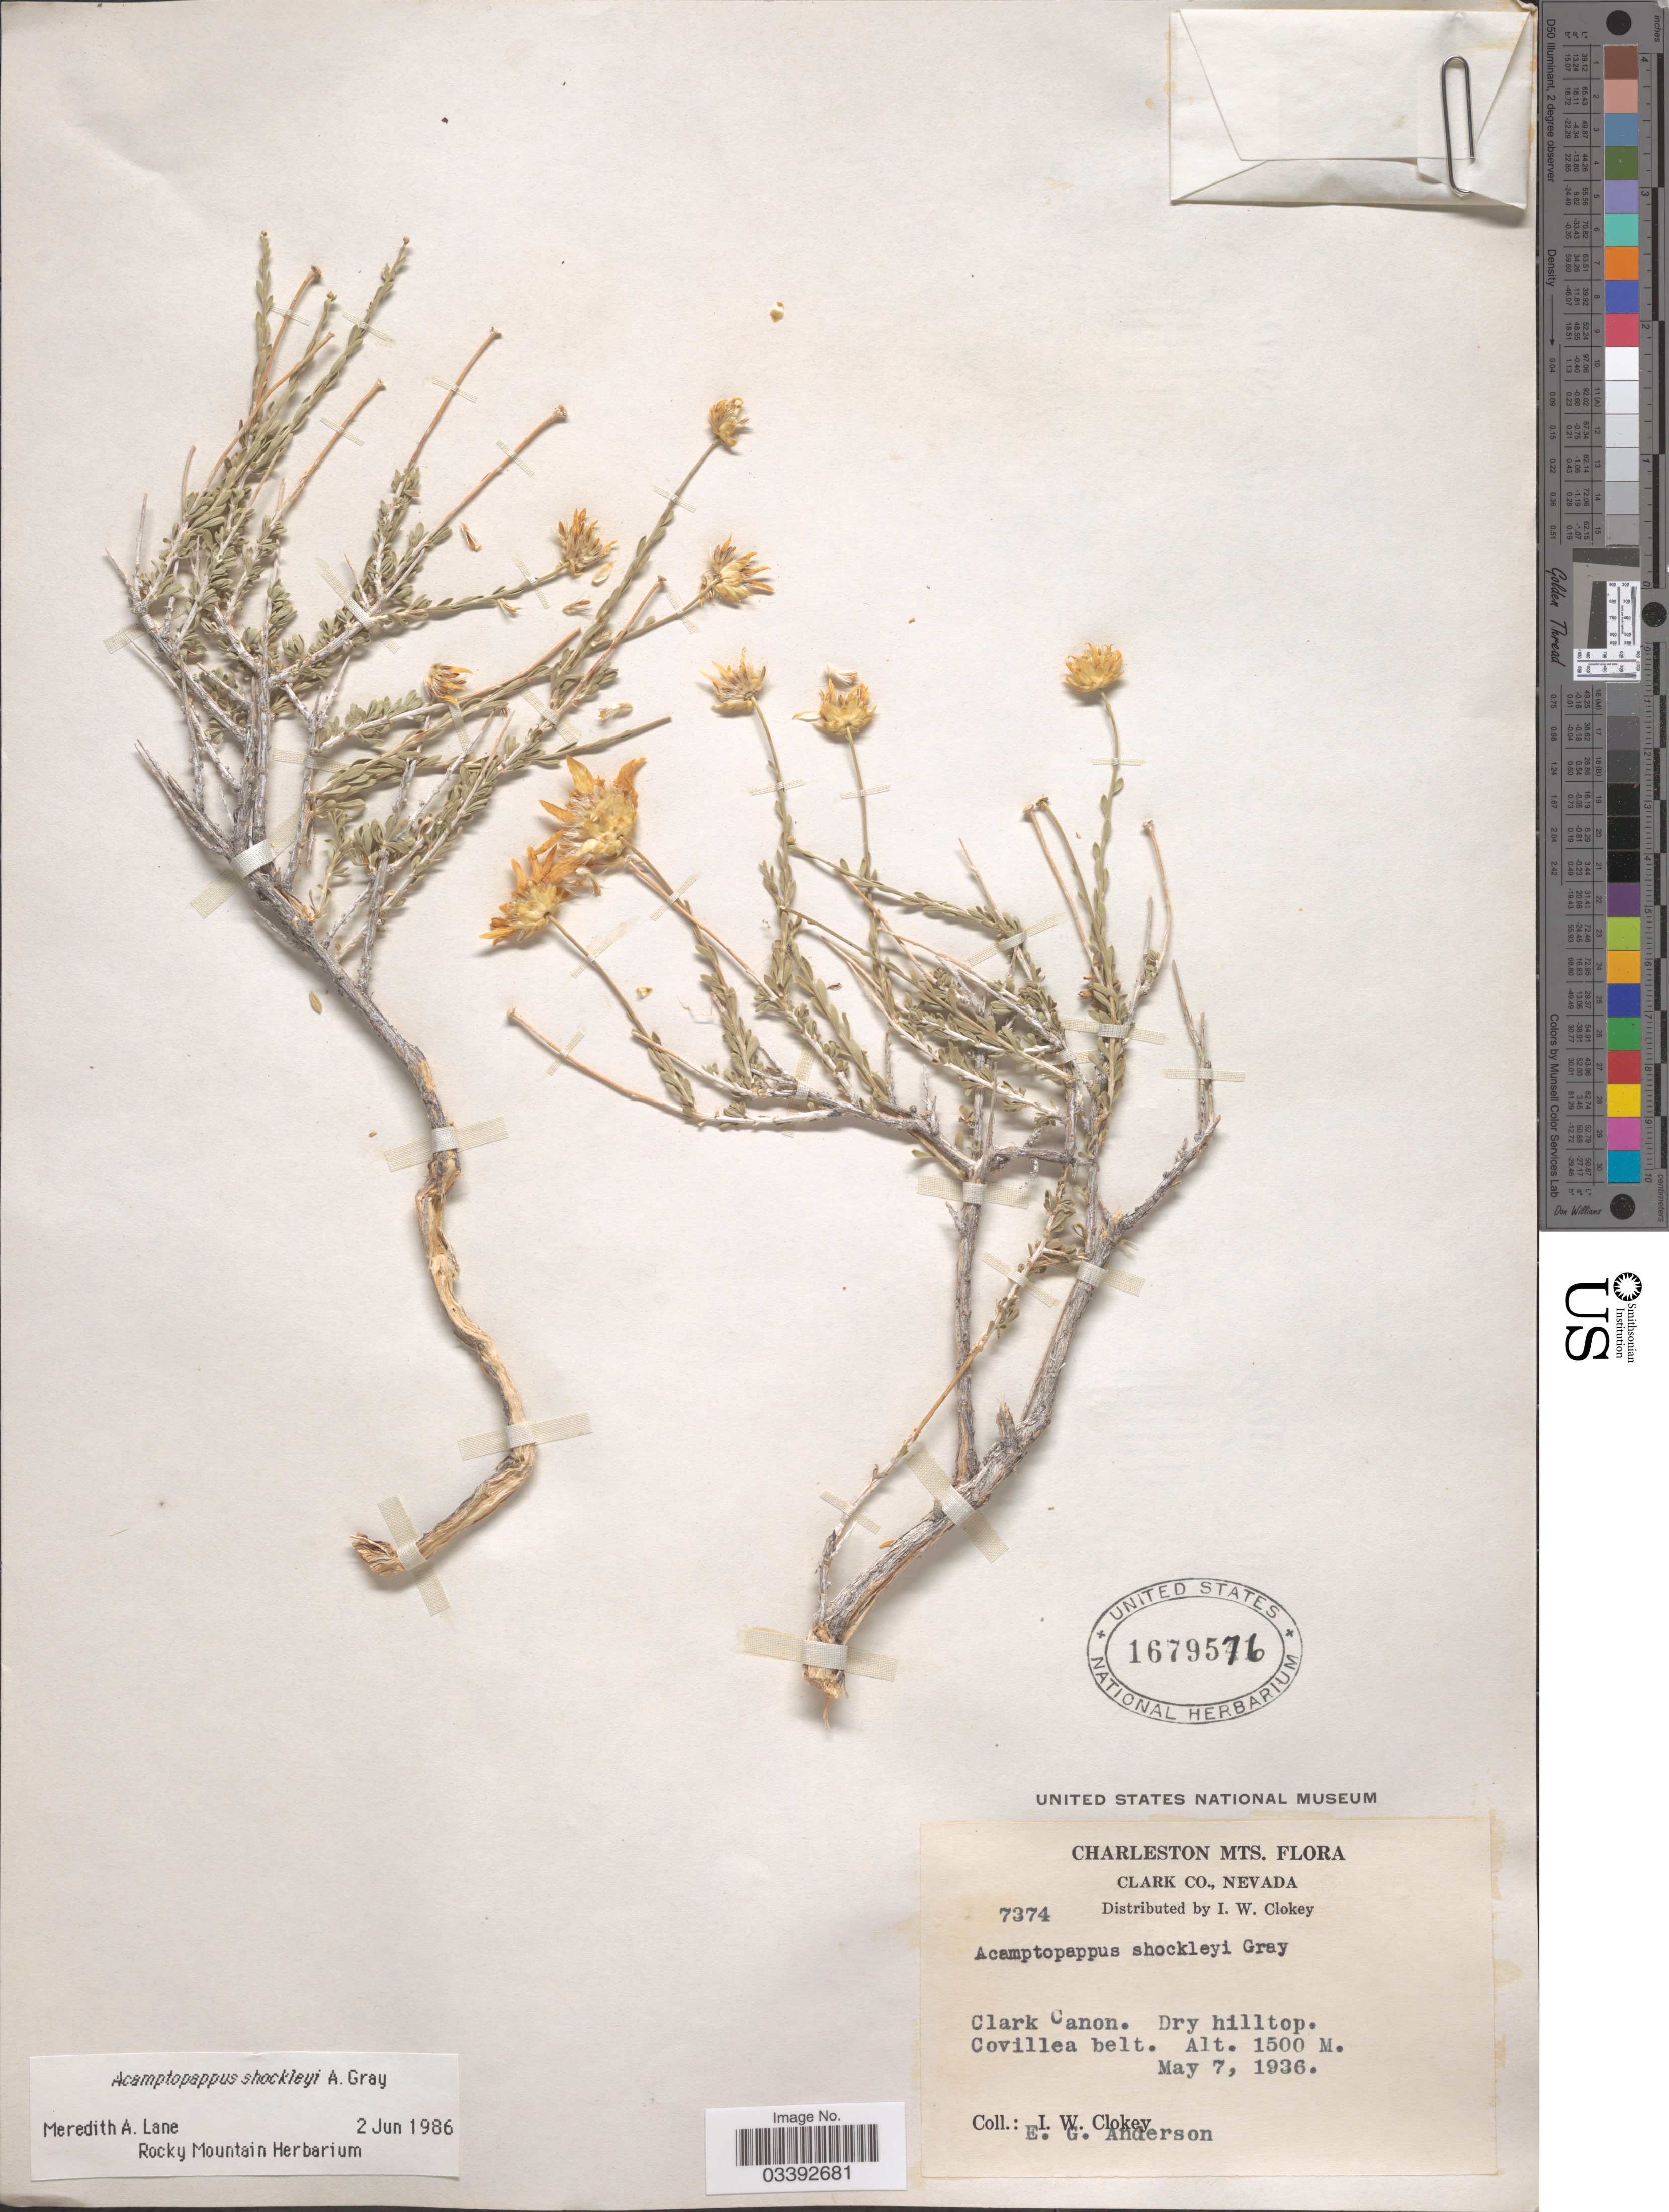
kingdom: Plantae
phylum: Tracheophyta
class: Magnoliopsida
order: Asterales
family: Asteraceae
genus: Acamptopappus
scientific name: Acamptopappus shockleyi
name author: A. Gray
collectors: I. W. Clokey & E. G. Anderson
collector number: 7374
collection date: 1936-05-07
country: United States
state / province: Nevada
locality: Charleston Mts. Clark Co. Clark Canon. Dry hilltop. Covillea belt.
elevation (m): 1500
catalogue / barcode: US 1679576